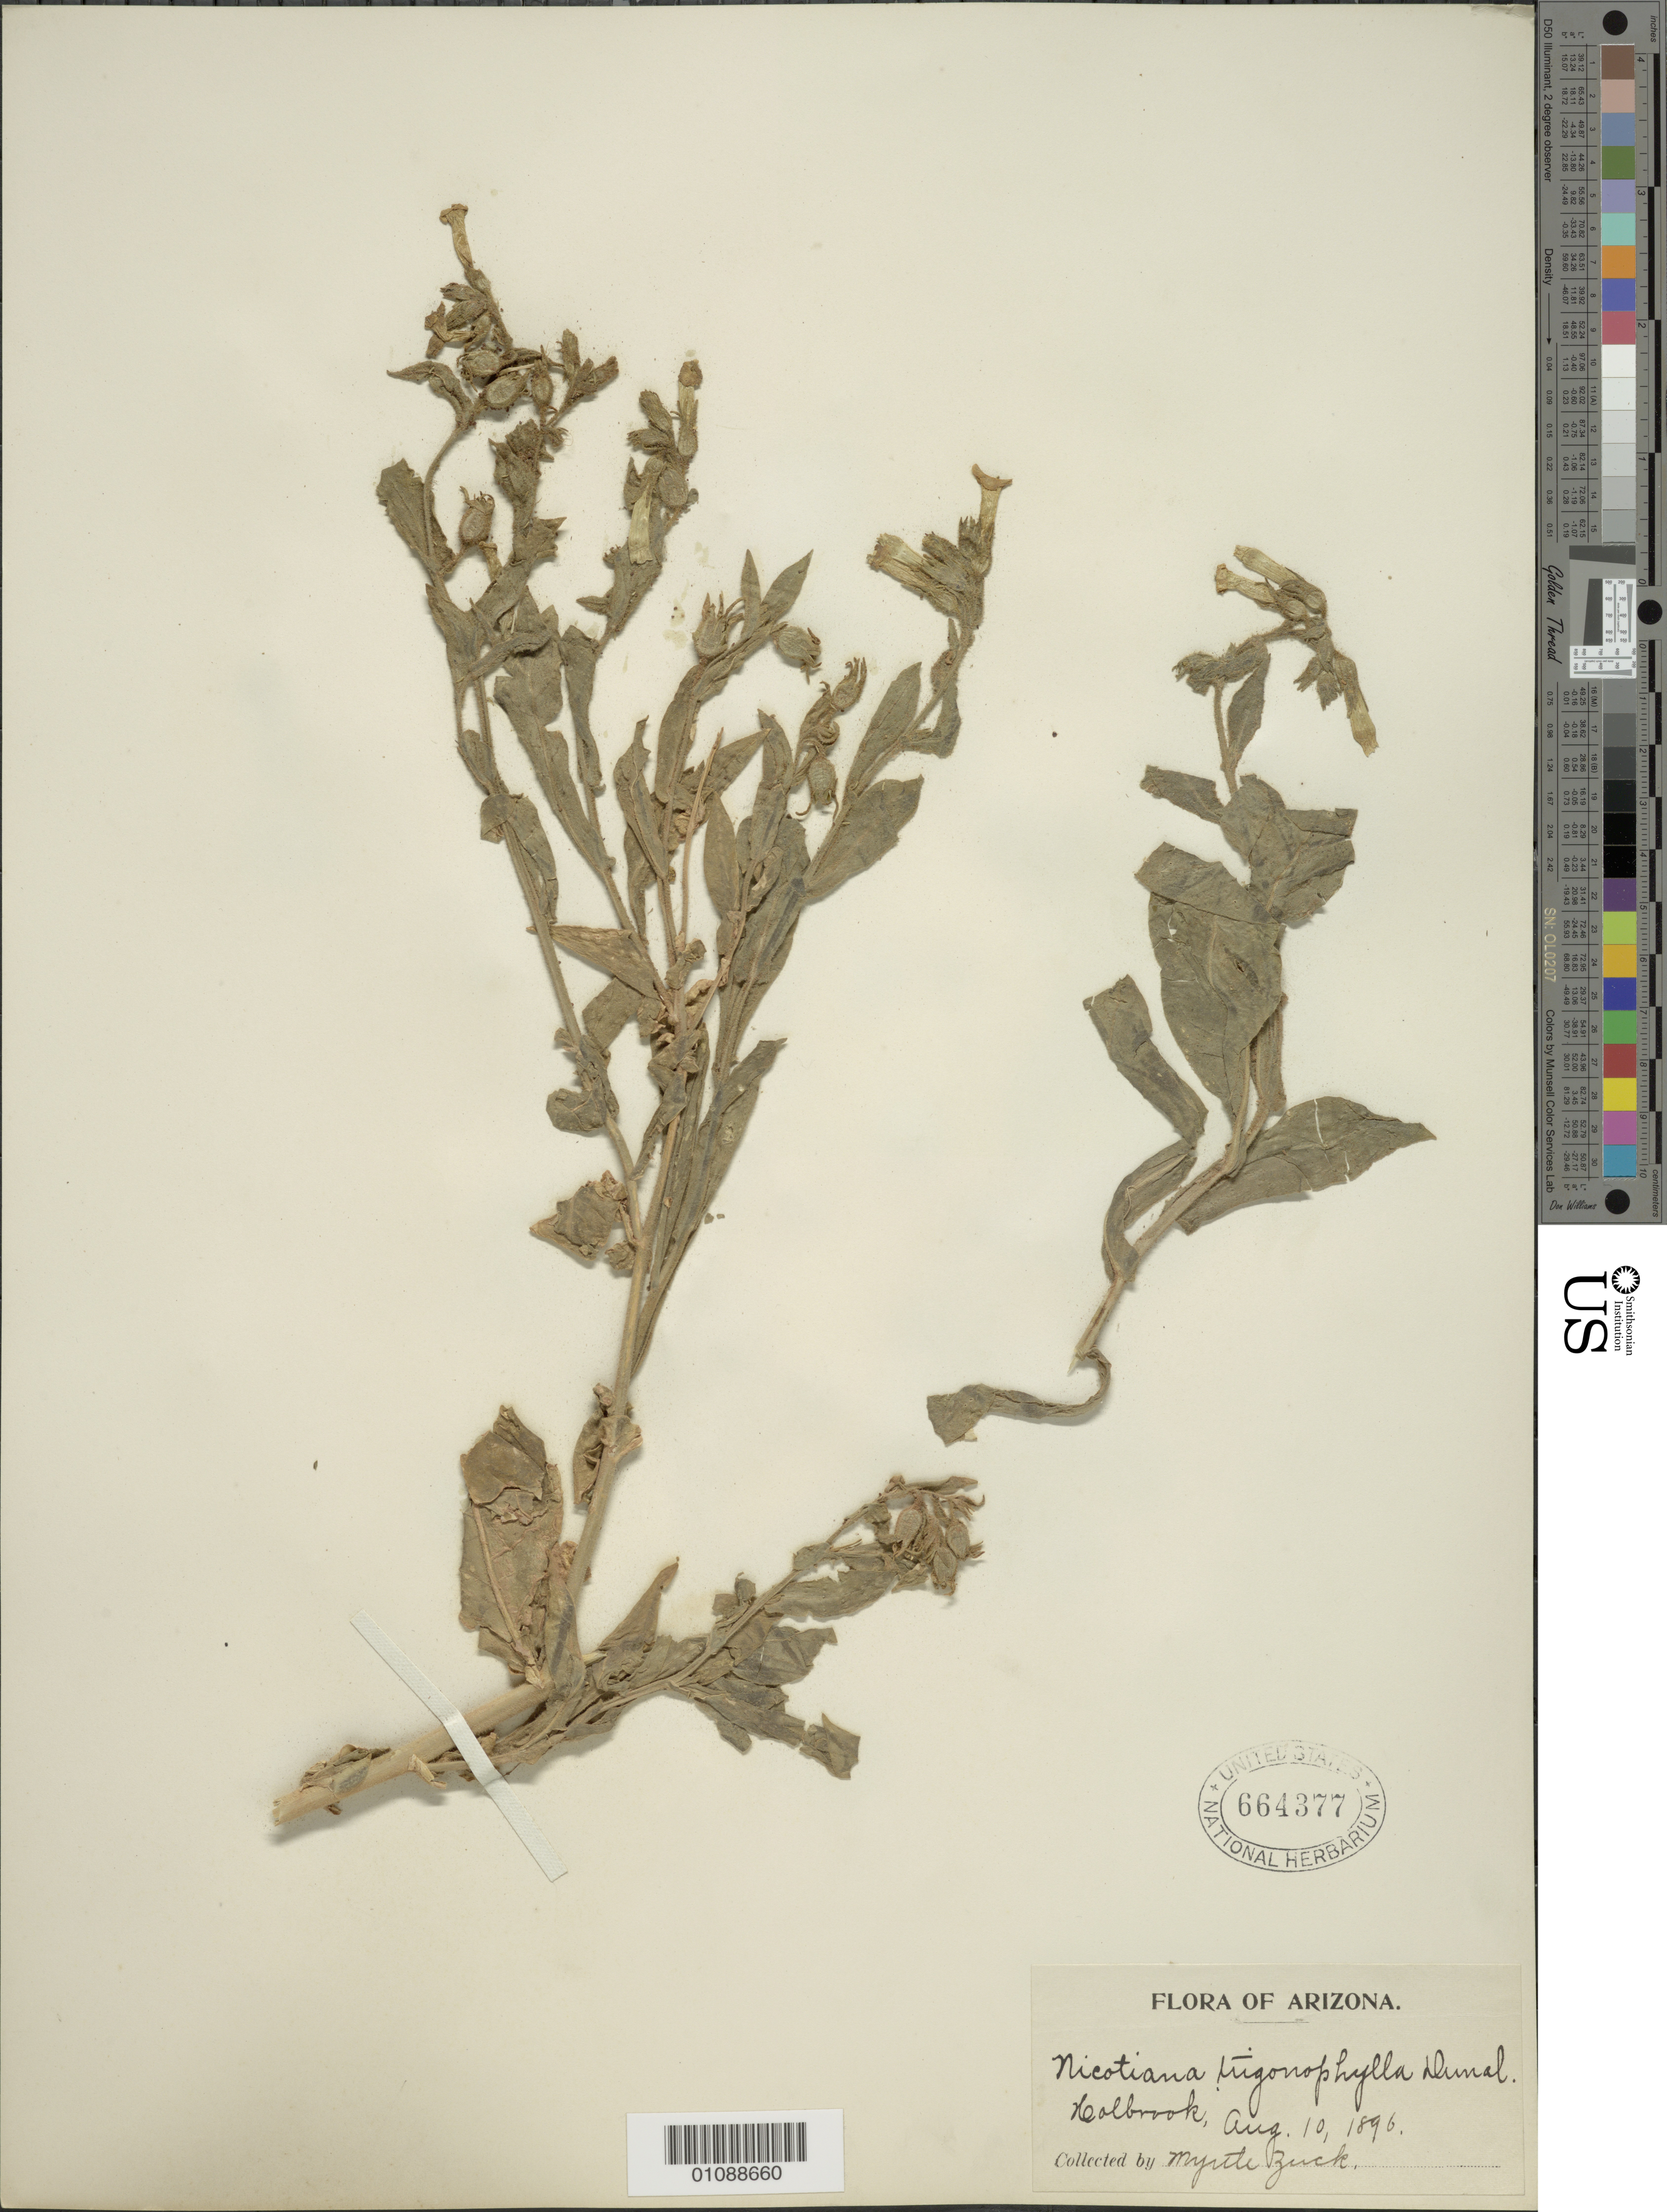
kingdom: Plantae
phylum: Tracheophyta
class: Magnoliopsida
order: Solanales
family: Solanaceae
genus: Nicotiana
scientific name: Nicotiana trigonophylla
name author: Dunal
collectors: M. Zuck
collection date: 1896-08-10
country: United States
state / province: Arizona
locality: Holbrook.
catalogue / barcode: US 664377